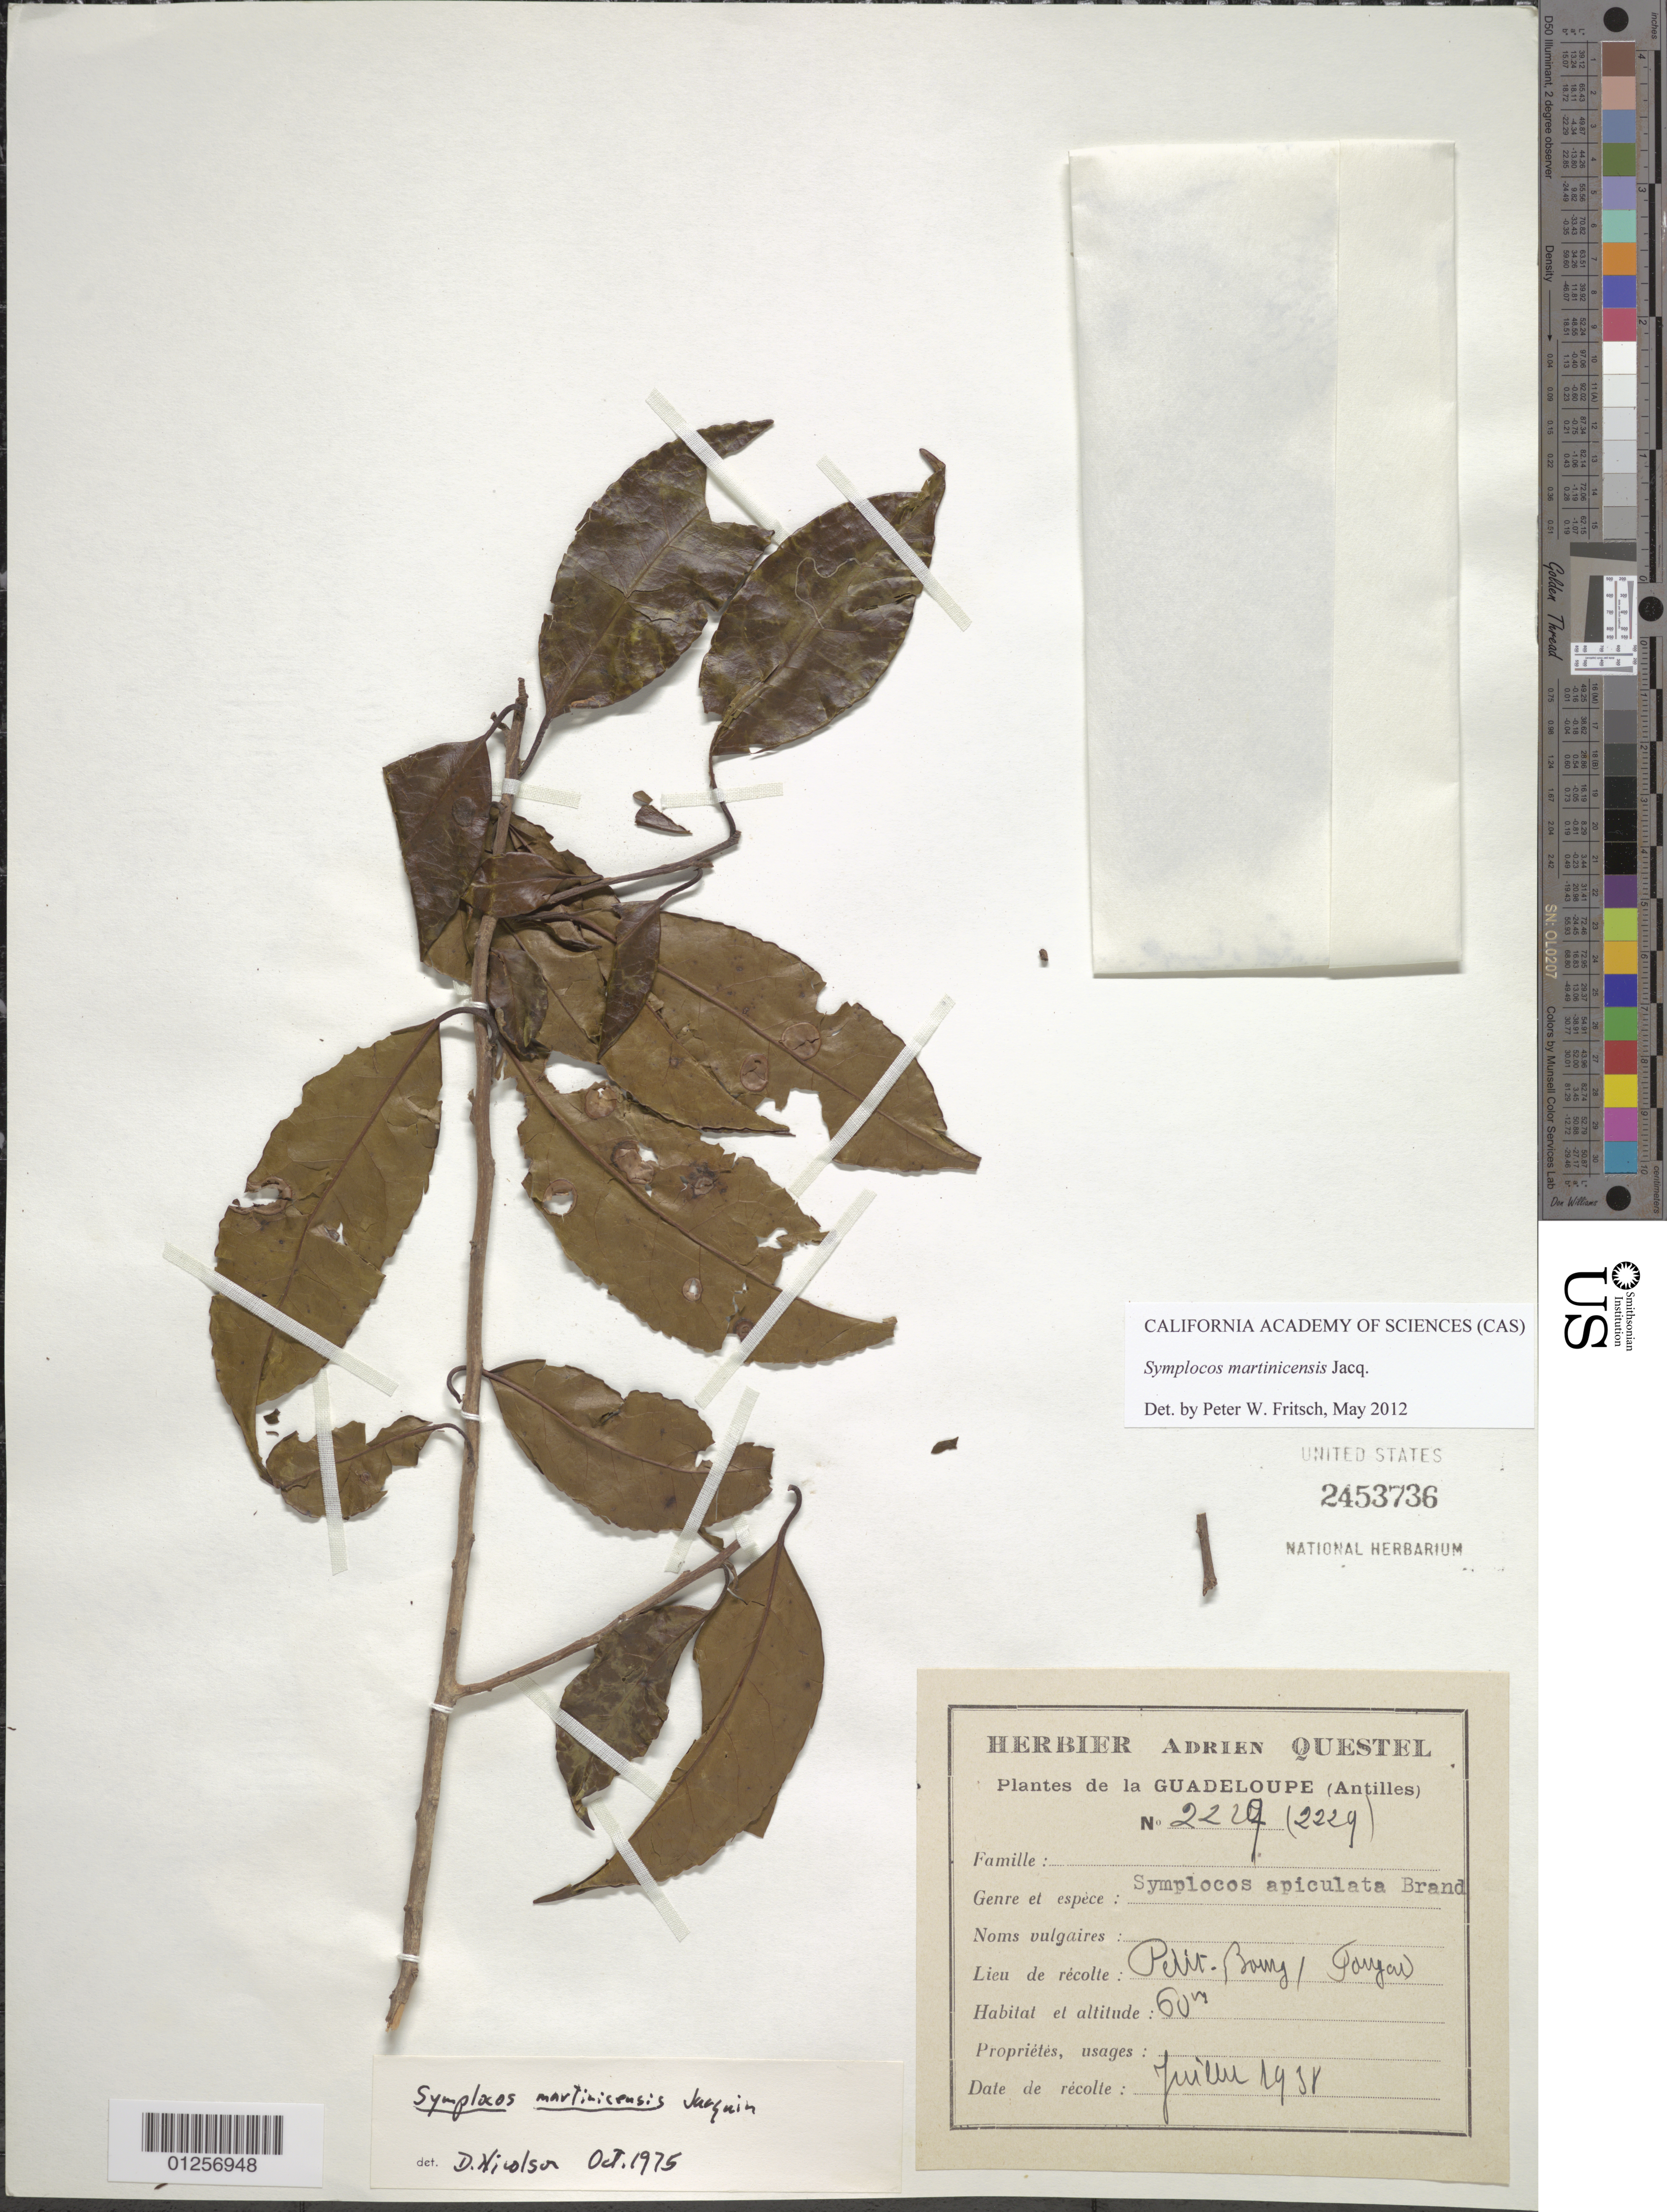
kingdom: Plantae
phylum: Tracheophyta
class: Magnoliopsida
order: Ericales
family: Symplocaceae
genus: Symplocos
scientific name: Symplocos martinicensis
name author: Jacq.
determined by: Fritsch, Peter W.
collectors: A. Questel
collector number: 2229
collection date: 1938-07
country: Guadeloupe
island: Basse Terre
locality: Petit Bourg.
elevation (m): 60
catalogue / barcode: US 2453736